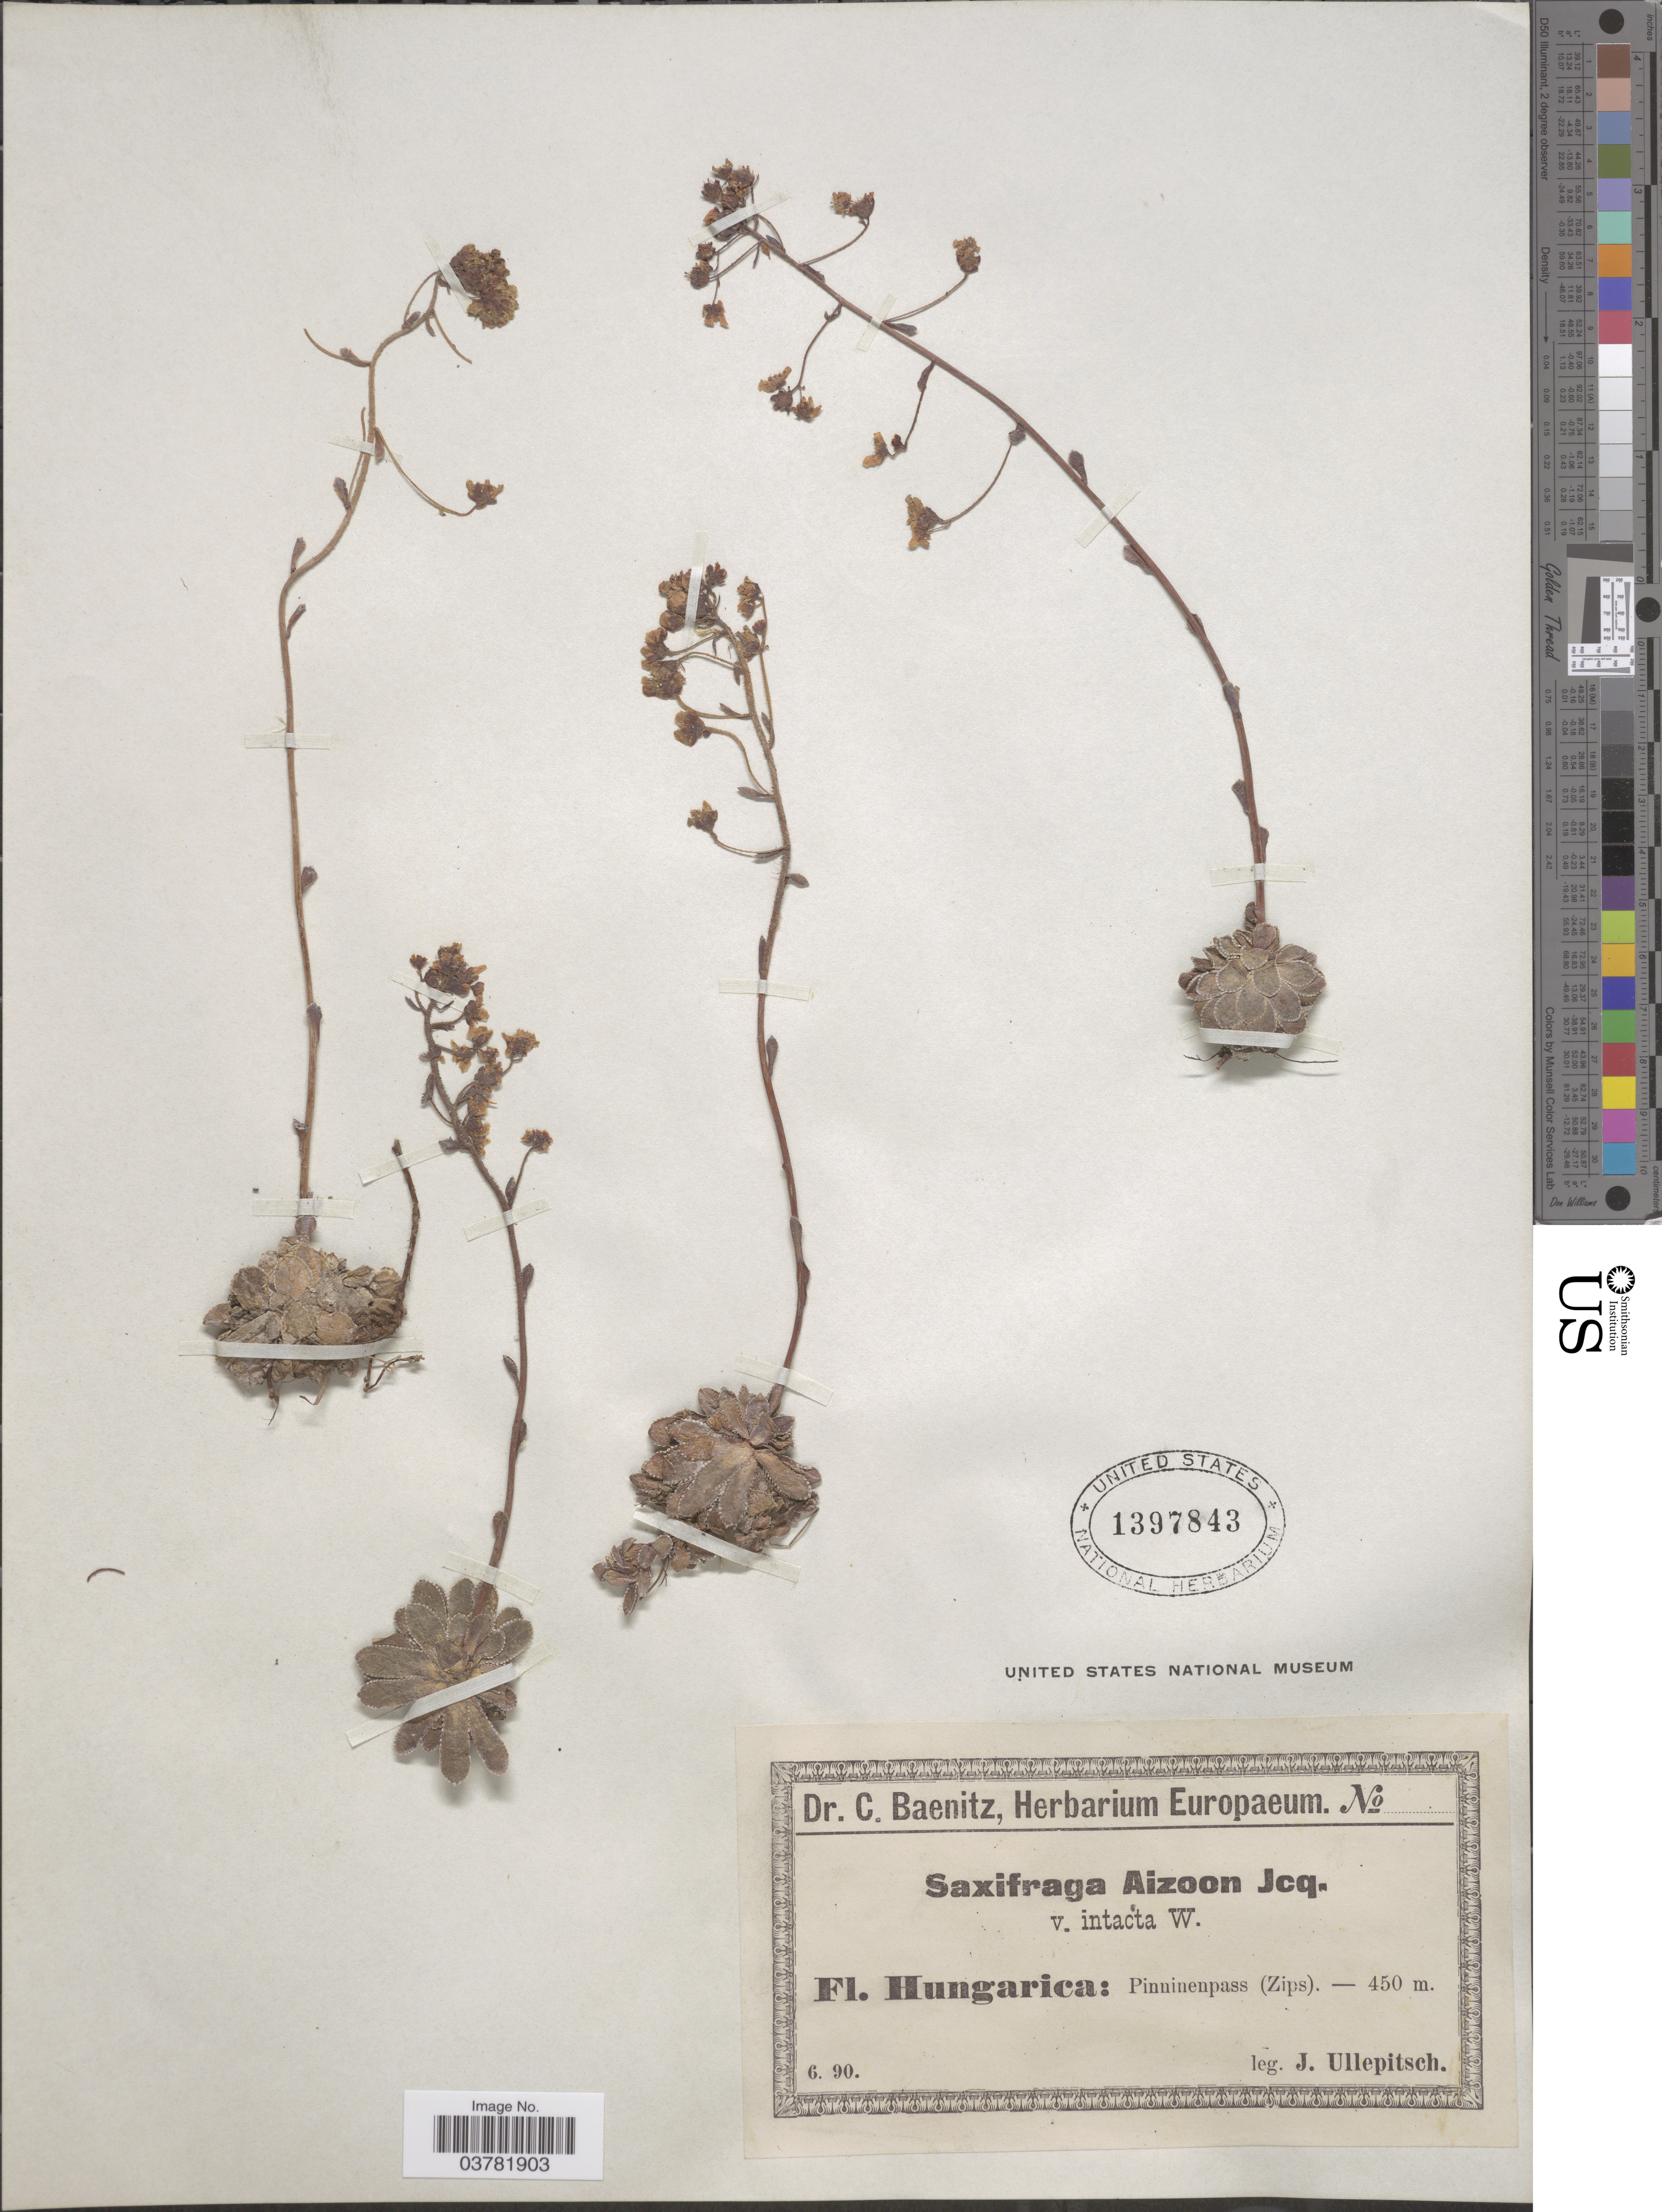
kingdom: Plantae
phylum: Tracheophyta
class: Magnoliopsida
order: Saxifragales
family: Saxifragaceae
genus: Saxifraga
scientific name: Saxifraga aizoon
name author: Jacq.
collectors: J. Ullepitsch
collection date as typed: Transcribed d/m/y: /6/90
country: Hungary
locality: Pinninenpass (Zips).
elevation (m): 450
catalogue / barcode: US 1397843